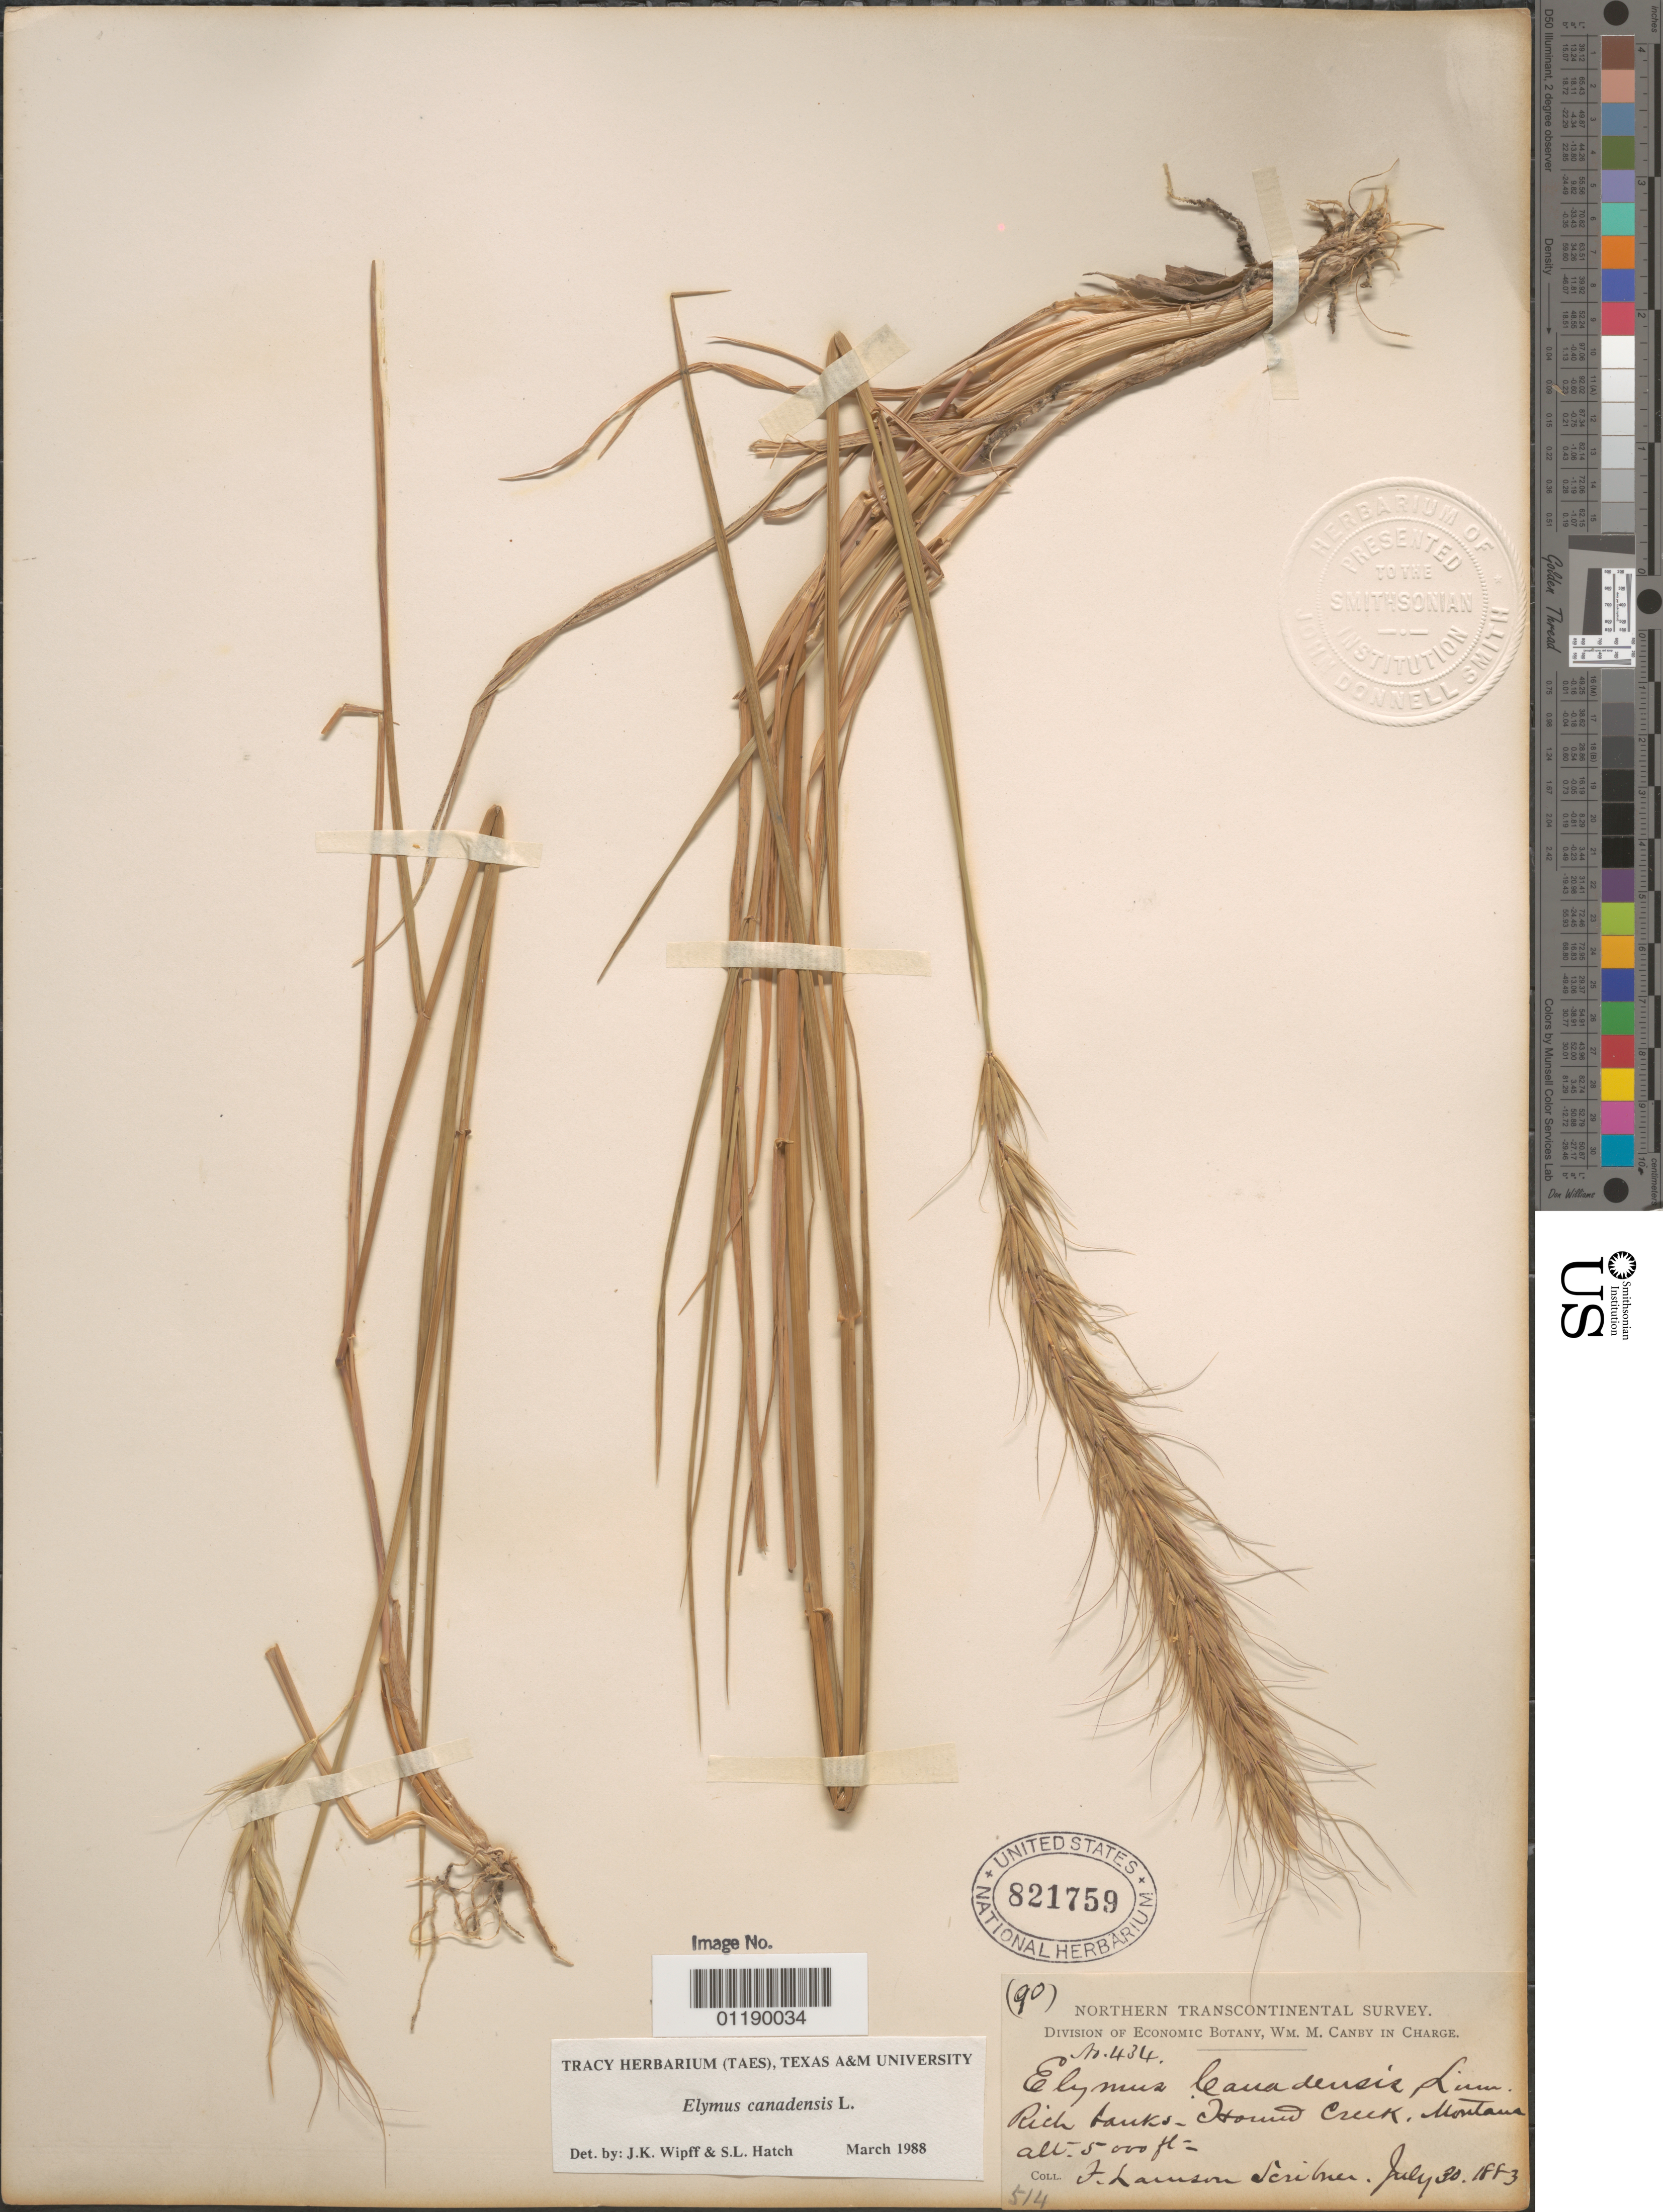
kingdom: Plantae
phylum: Tracheophyta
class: Liliopsida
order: Poales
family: Poaceae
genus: Elymus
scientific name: Elymus canadensis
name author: L.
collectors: F. L. Scribner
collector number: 434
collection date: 1883-07-30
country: United States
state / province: Montana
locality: Hound Creek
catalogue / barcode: US 821759